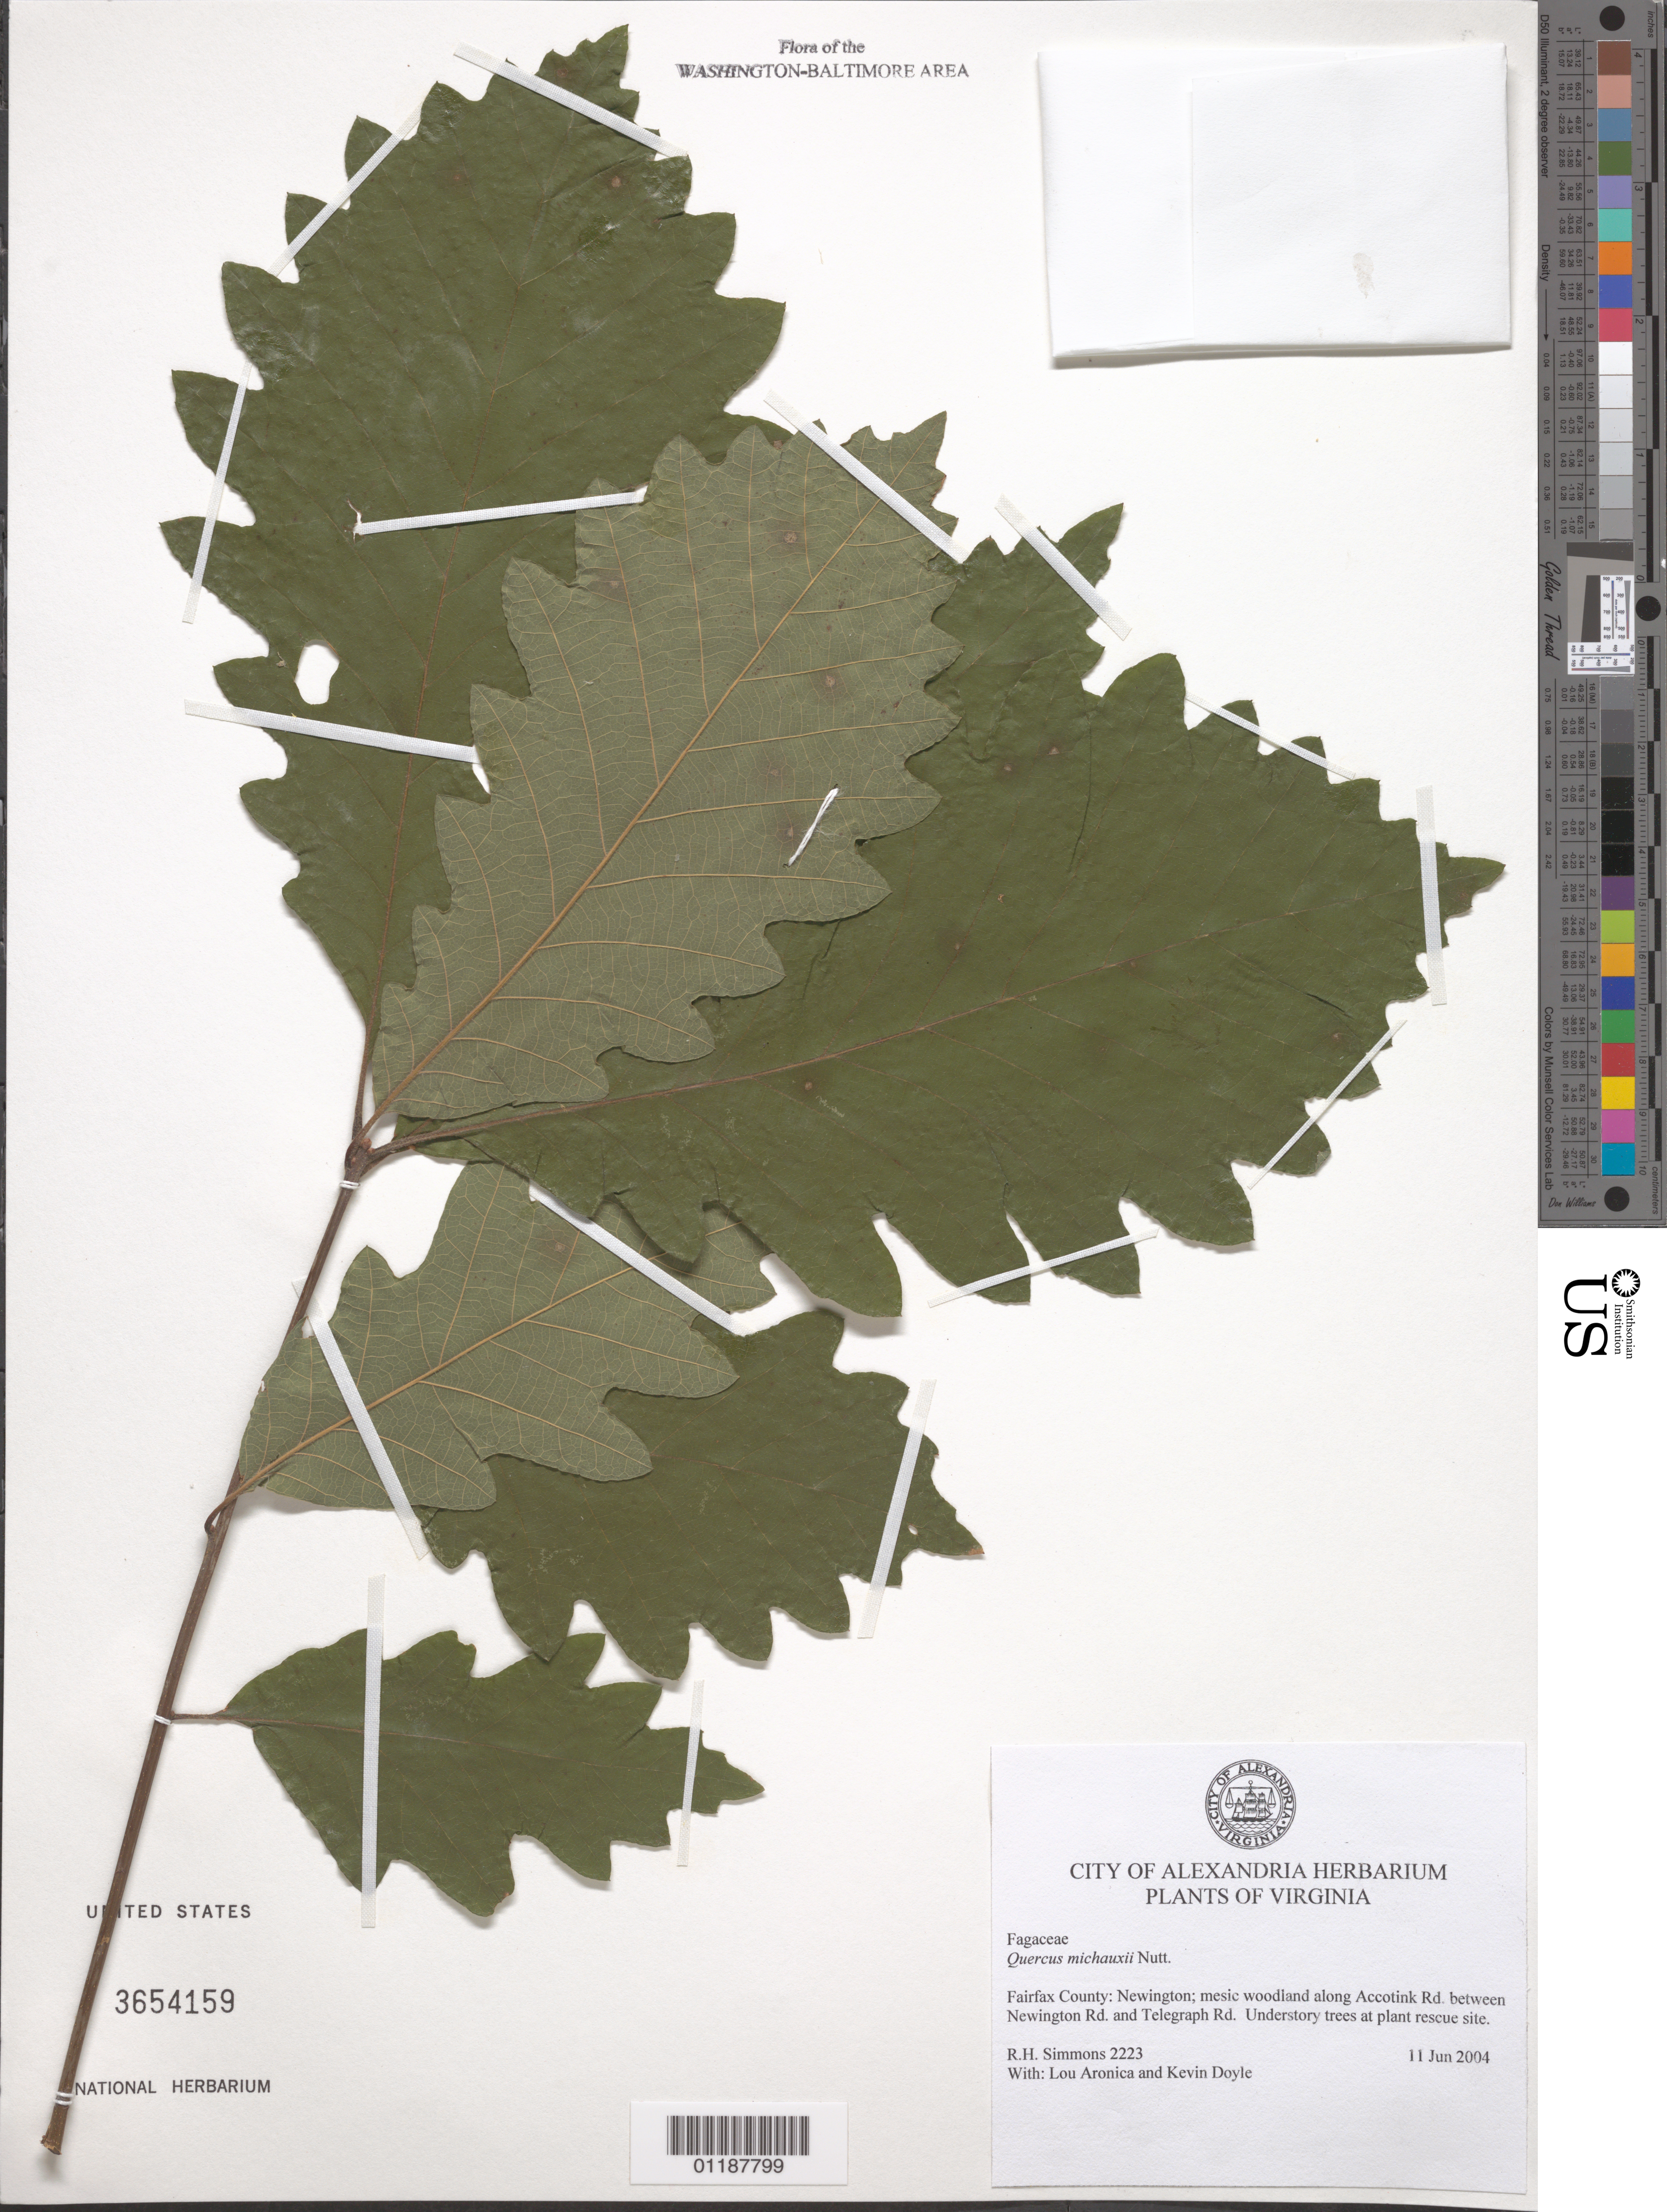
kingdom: Plantae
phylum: Tracheophyta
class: Magnoliopsida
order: Fagales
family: Fagaceae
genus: Quercus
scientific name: Quercus michauxii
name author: Nutt.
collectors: R. Simmons, L. Aronica & K. Doyle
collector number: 2223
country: United States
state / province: Virginia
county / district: Fairfax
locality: Newington, along Accotink Rd. between Newington Rd. and Telegraph Rd.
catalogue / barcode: US 3654159